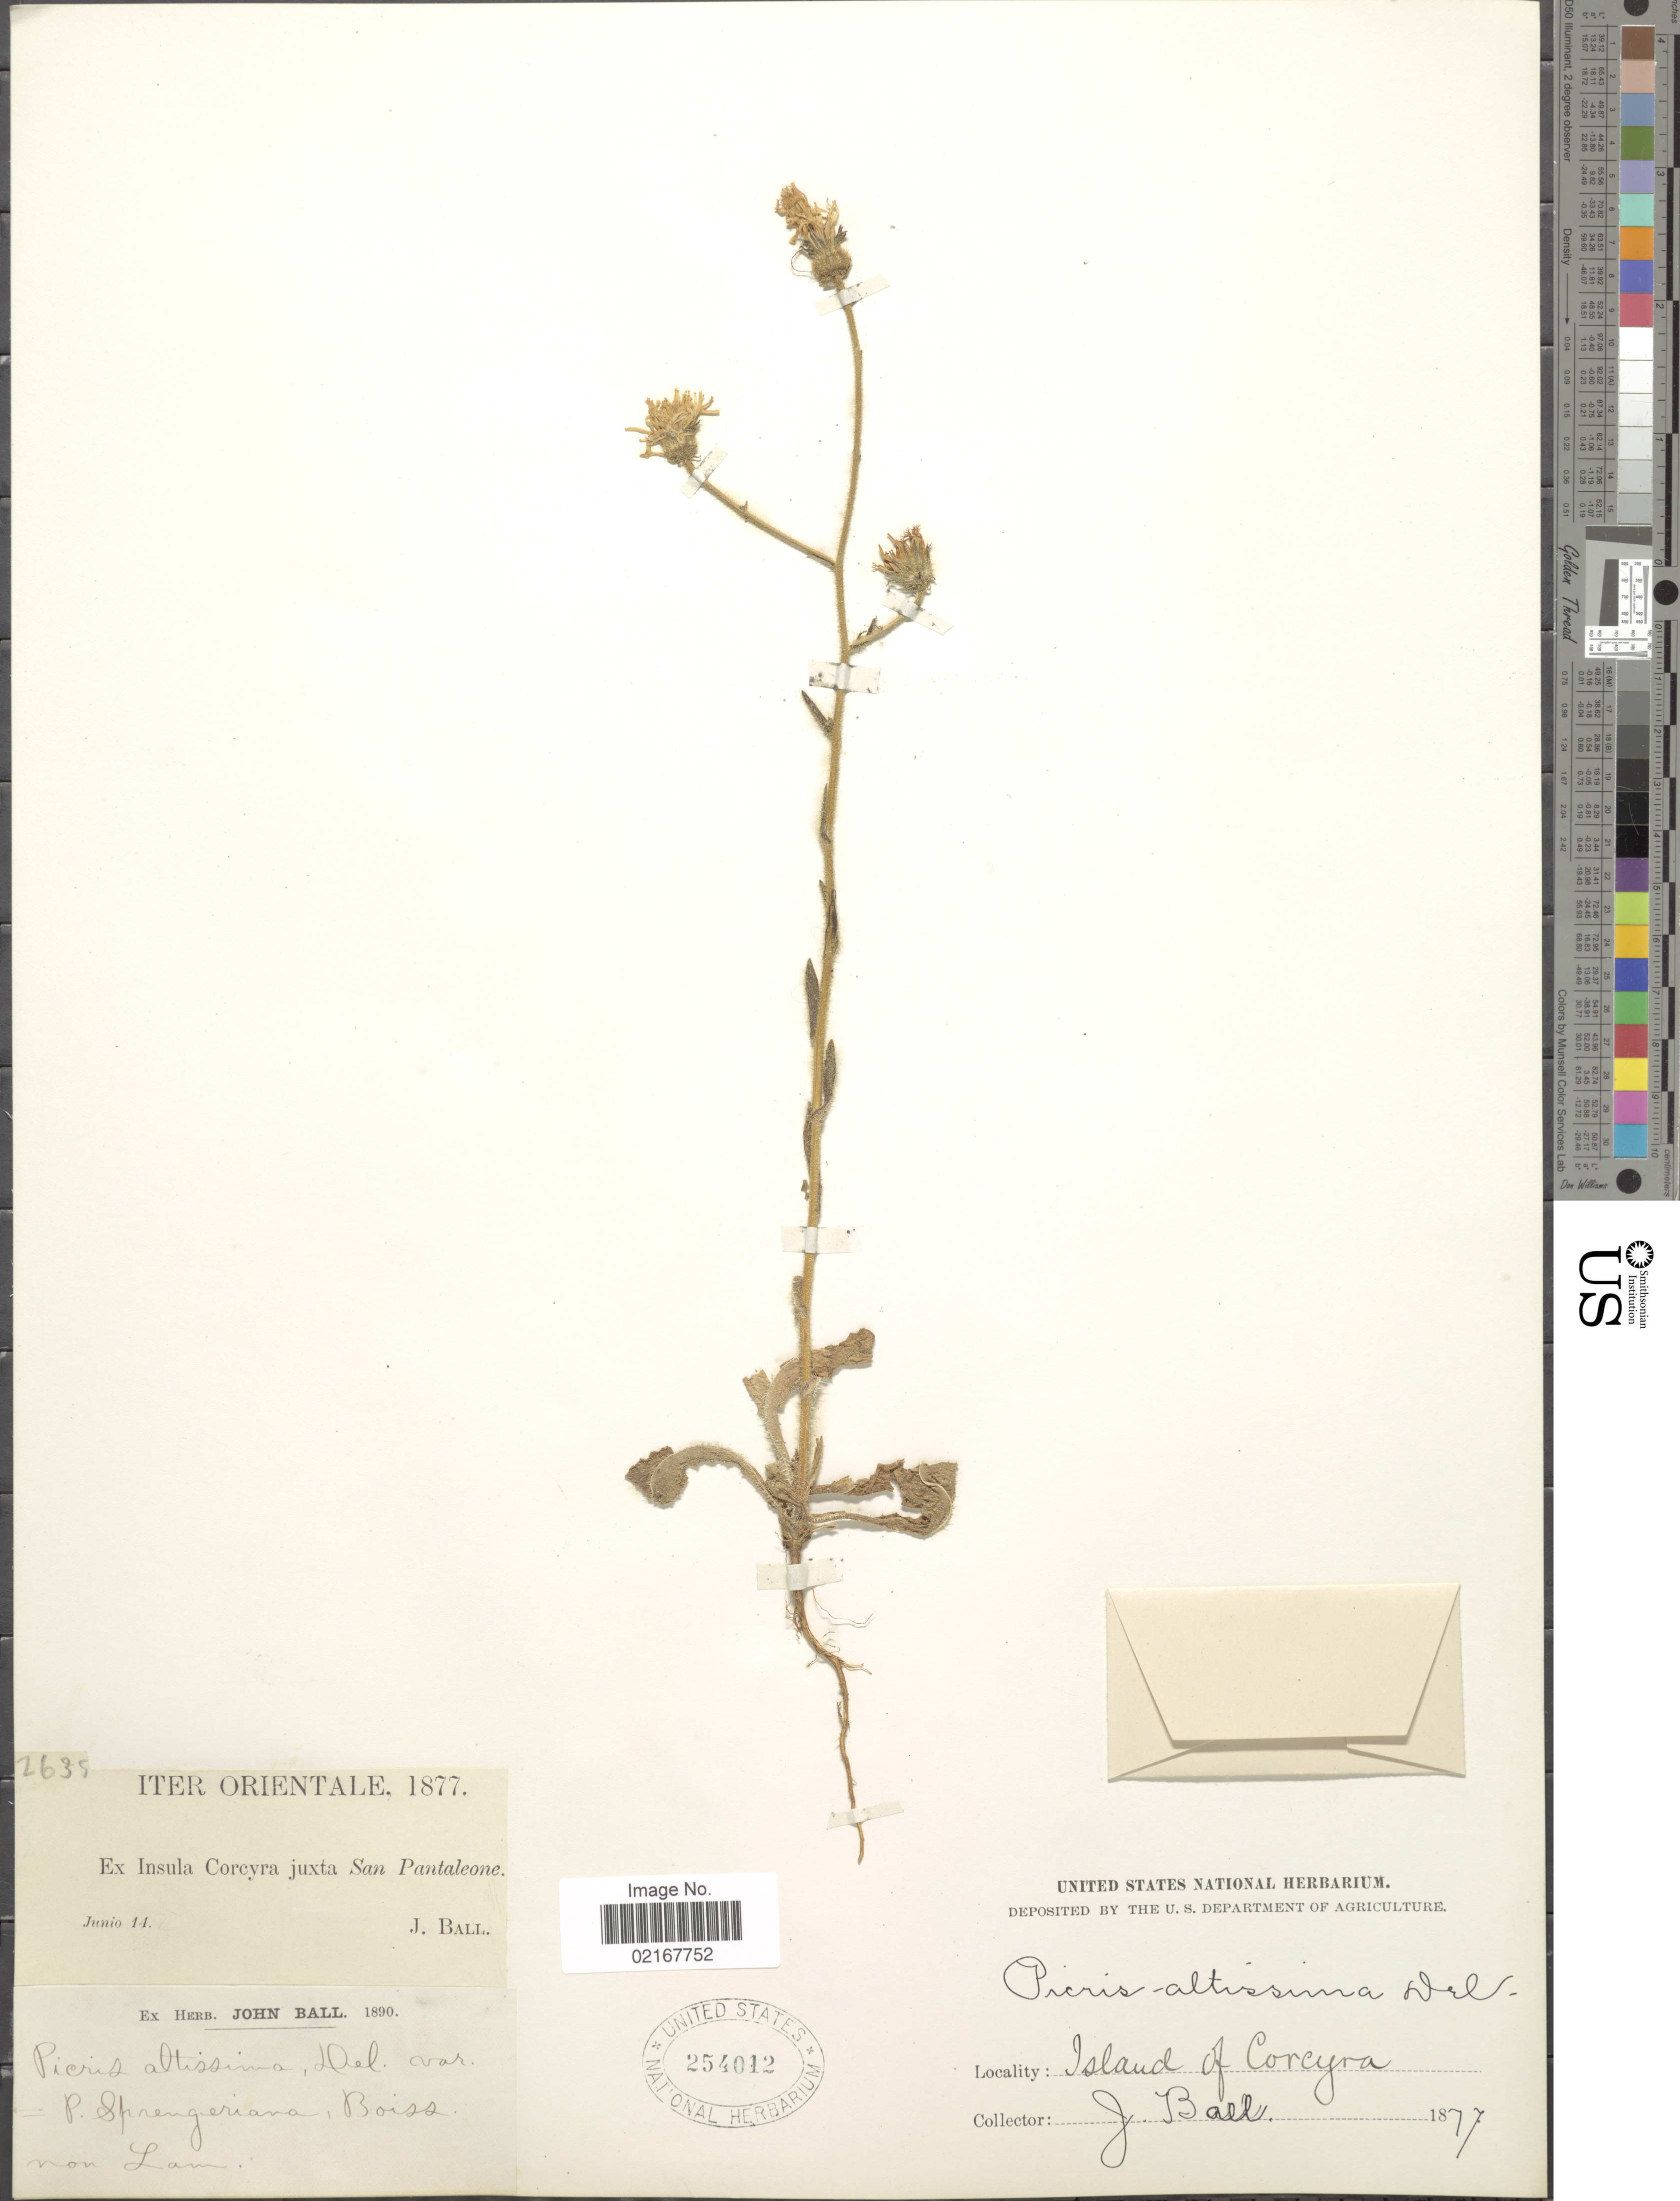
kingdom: Plantae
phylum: Tracheophyta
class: Magnoliopsida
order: Asterales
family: Asteraceae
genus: Picris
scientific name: Picris rhagadioloides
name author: (L.) Desf.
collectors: J. Ball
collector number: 2635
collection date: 1877-06-14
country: Greece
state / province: Ionian Islands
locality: Orientale, Island of Corcyra, juxta San Pantaleone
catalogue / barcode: US 254012